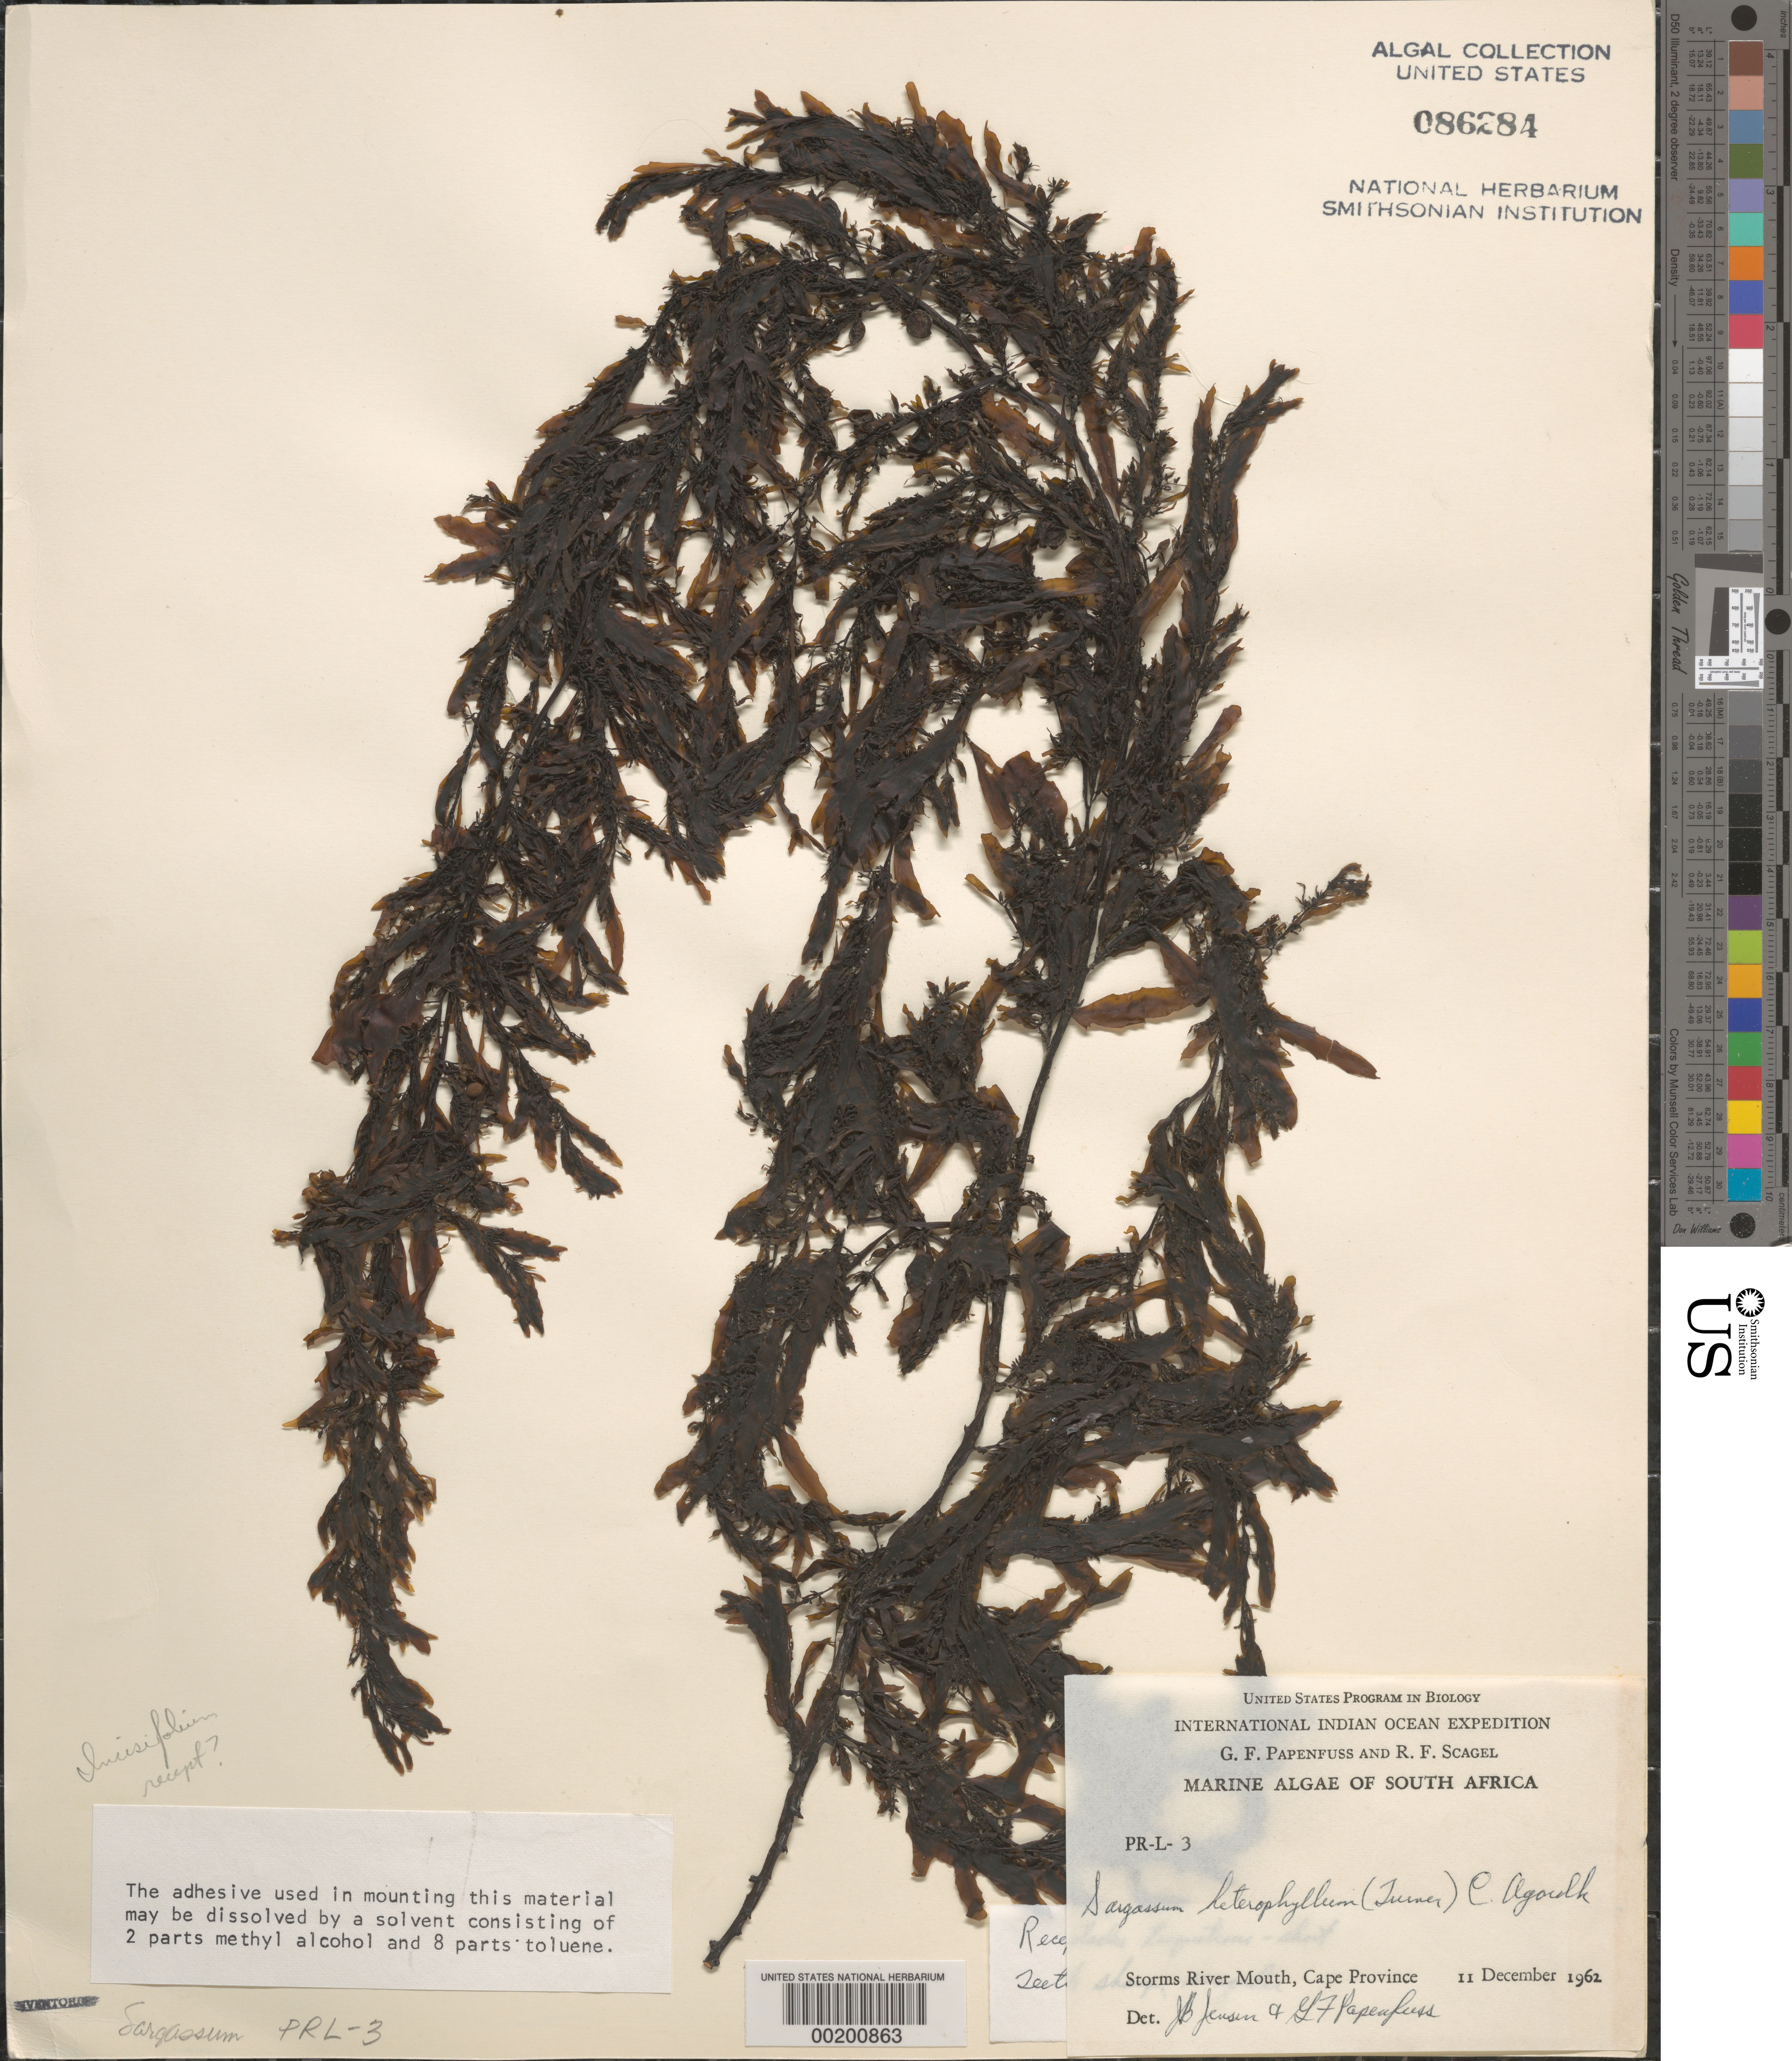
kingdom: Chromista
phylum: Ochrophyta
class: Phaeophyceae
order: Fucales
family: Sargassaceae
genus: Sargassum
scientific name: Sargassum incisifolium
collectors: G. Papenfuss & R. F. Scagel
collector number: PR-L-3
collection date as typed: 11 Dec 1962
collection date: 1962-12-11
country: South Africa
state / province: Eastern Cape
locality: Storms River Mouth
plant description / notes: International Indian Ocean Expedition, 1962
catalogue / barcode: US 86284